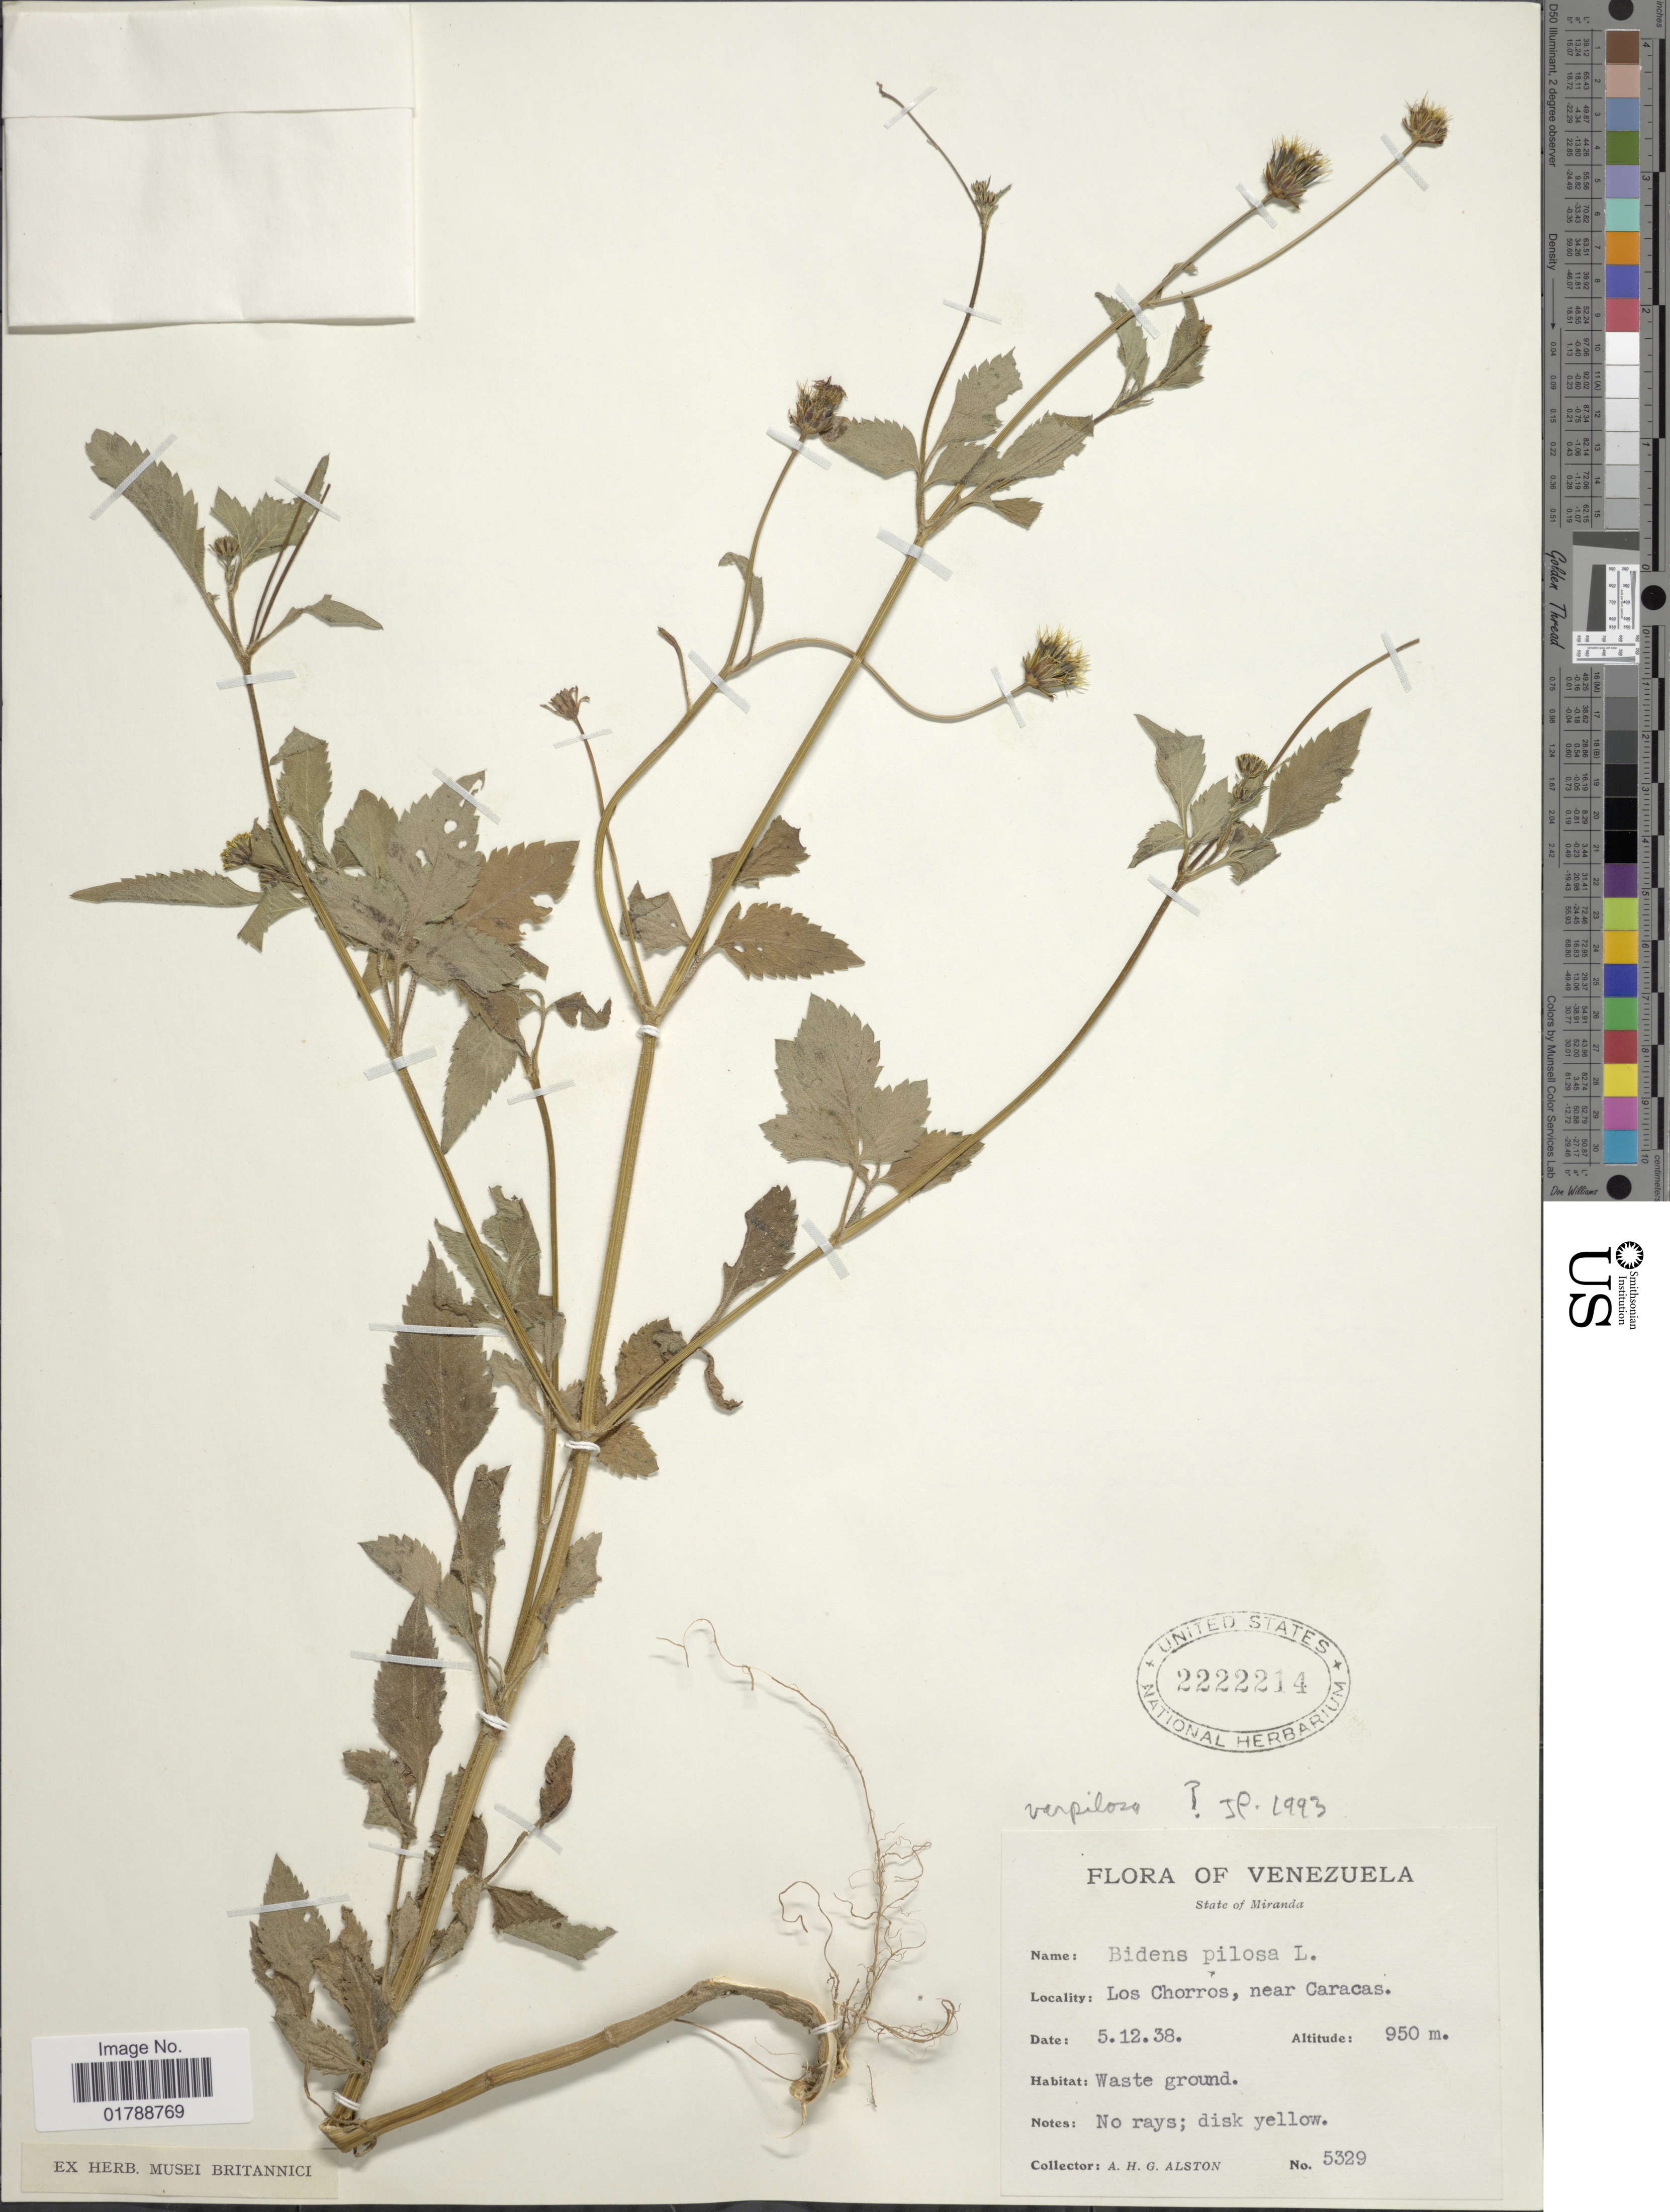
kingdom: Plantae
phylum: Tracheophyta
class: Magnoliopsida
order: Asterales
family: Asteraceae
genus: Bidens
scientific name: Bidens pilosa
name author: L.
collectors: A. H. Alston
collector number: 5329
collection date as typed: Transcribed d/m/y: 5/12/38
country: Venezuela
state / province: Miranda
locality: Los Chorros, near Caracas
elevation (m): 950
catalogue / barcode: US 2222214